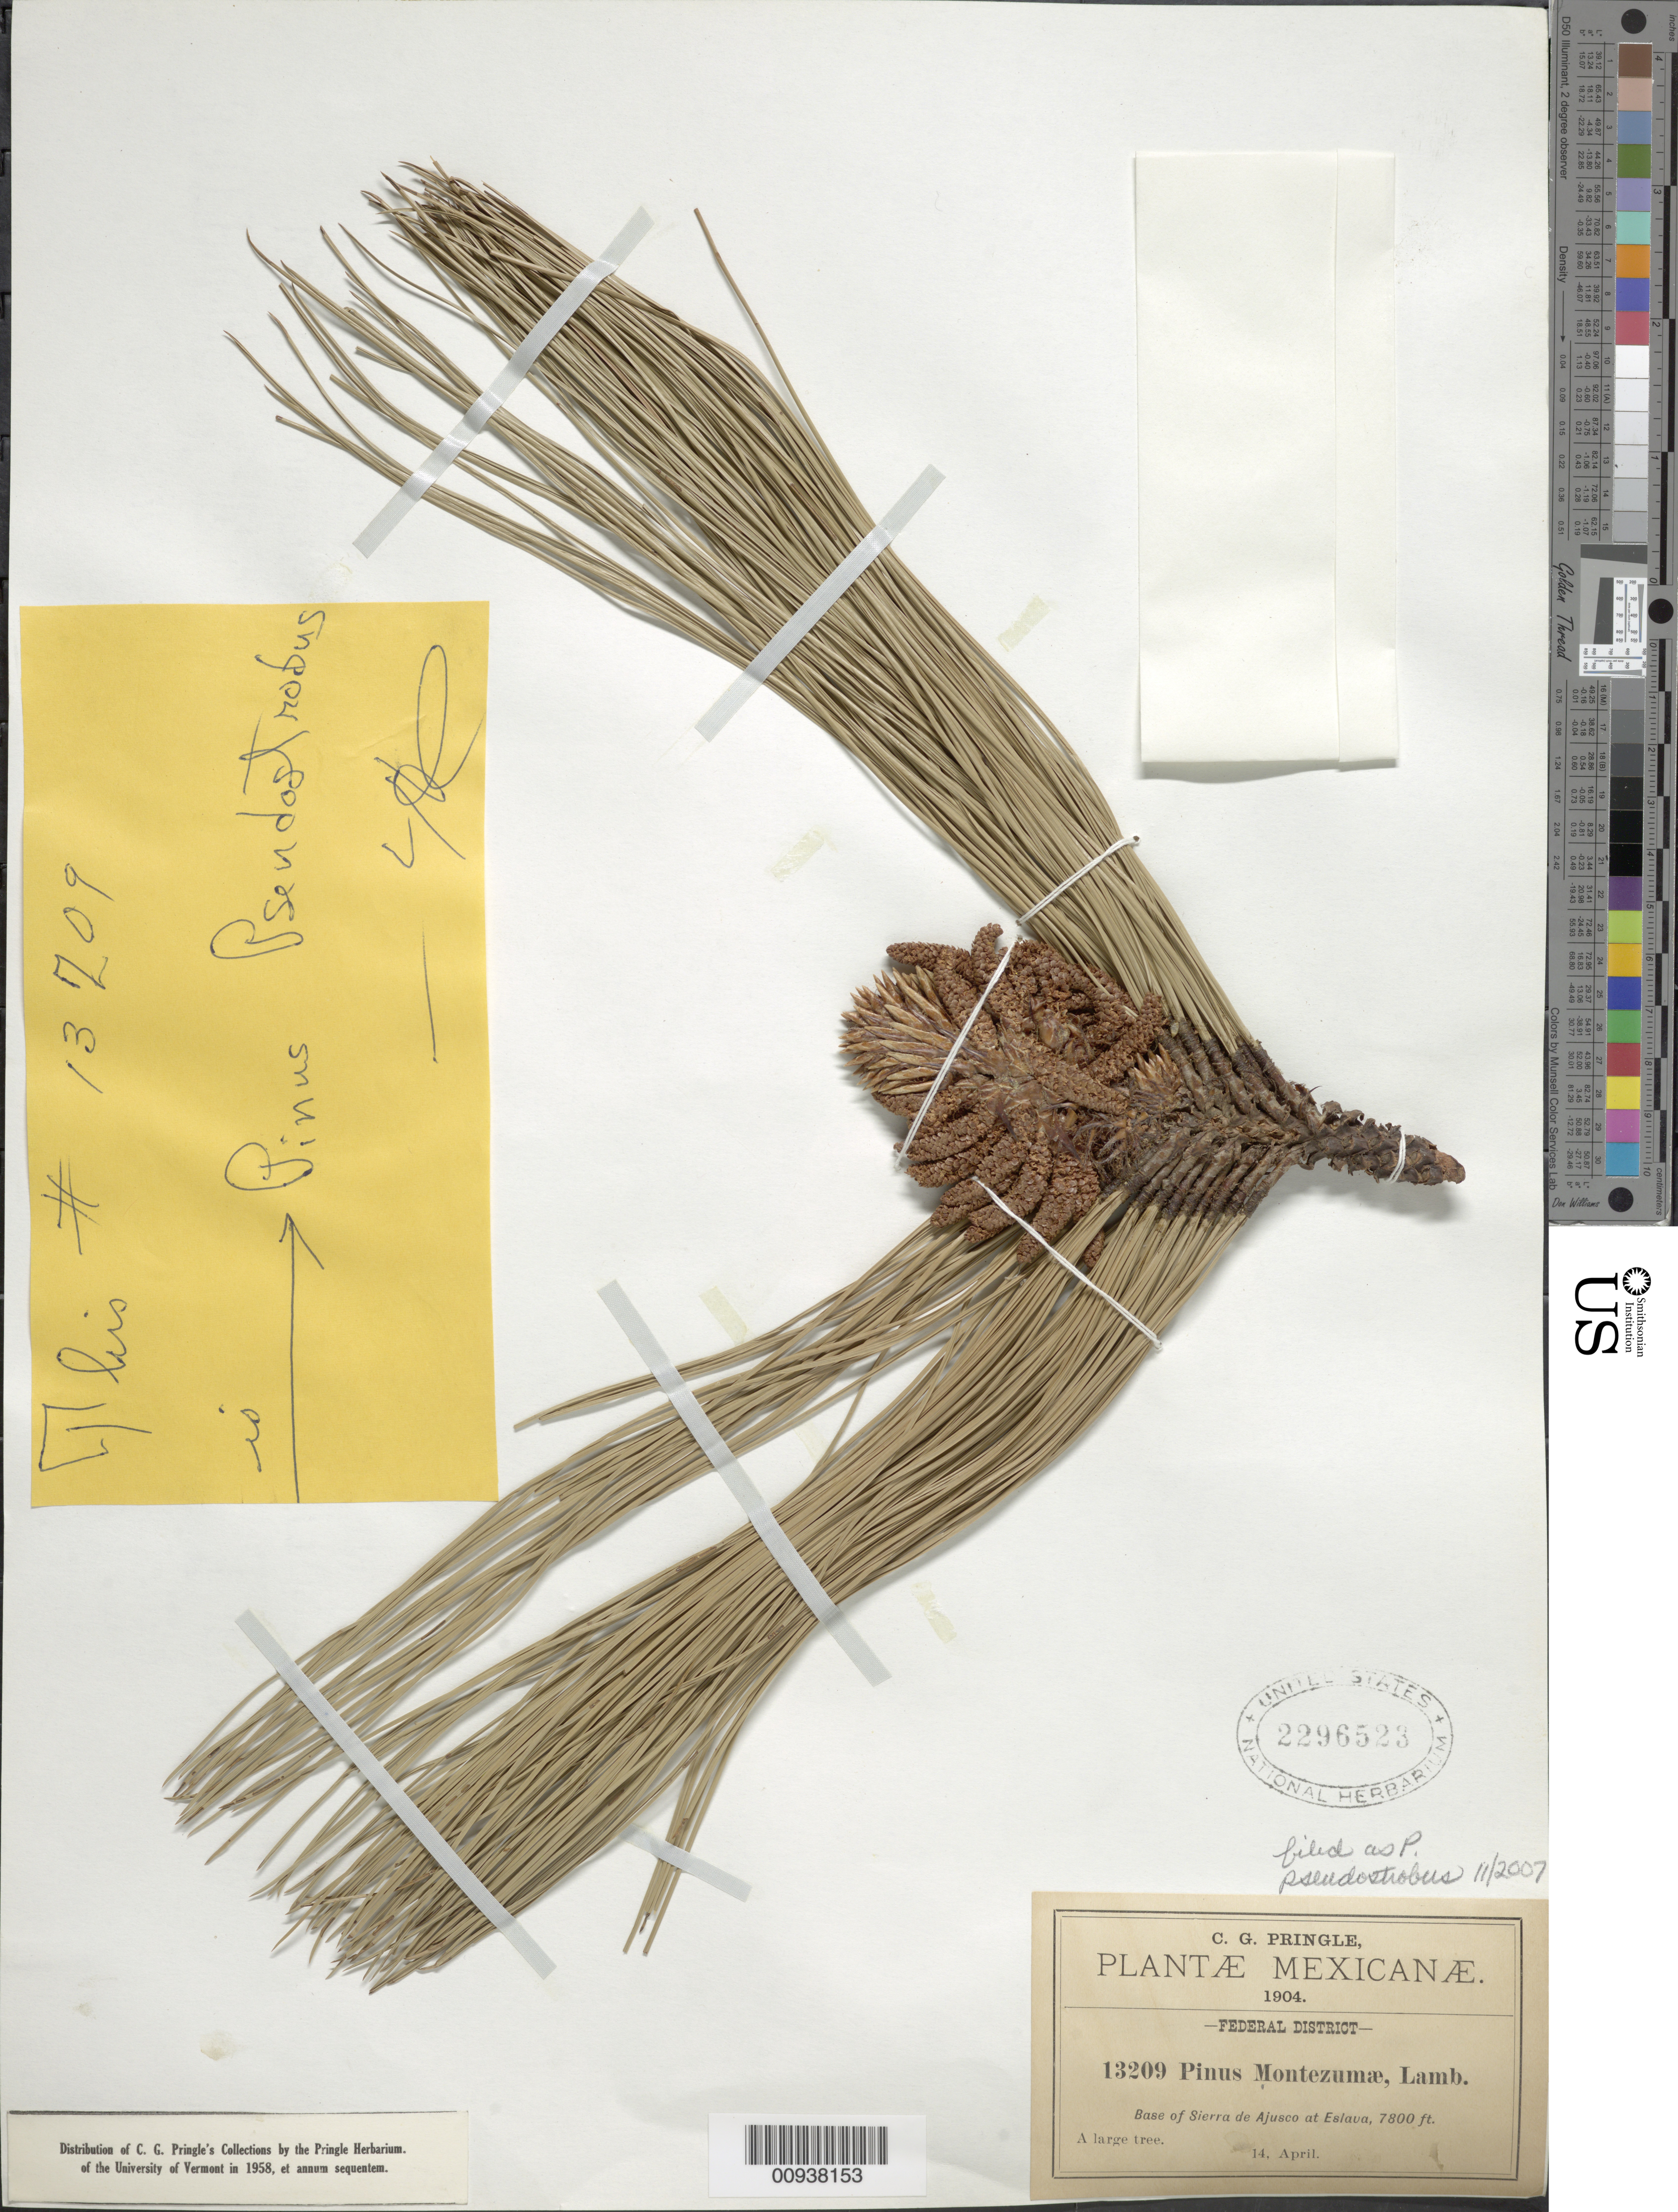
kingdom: Plantae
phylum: Tracheophyta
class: Pinopsida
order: Pinales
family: Pinaceae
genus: Pinus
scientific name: Pinus pseudostrobus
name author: Lindl.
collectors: C. G. Pringle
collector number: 13209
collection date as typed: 14 Apr 1904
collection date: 1904-04-14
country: Mexico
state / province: Distrito Federal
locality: Base of Sierra de Ajusco at Eslava.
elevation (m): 2377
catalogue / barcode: US 2296523